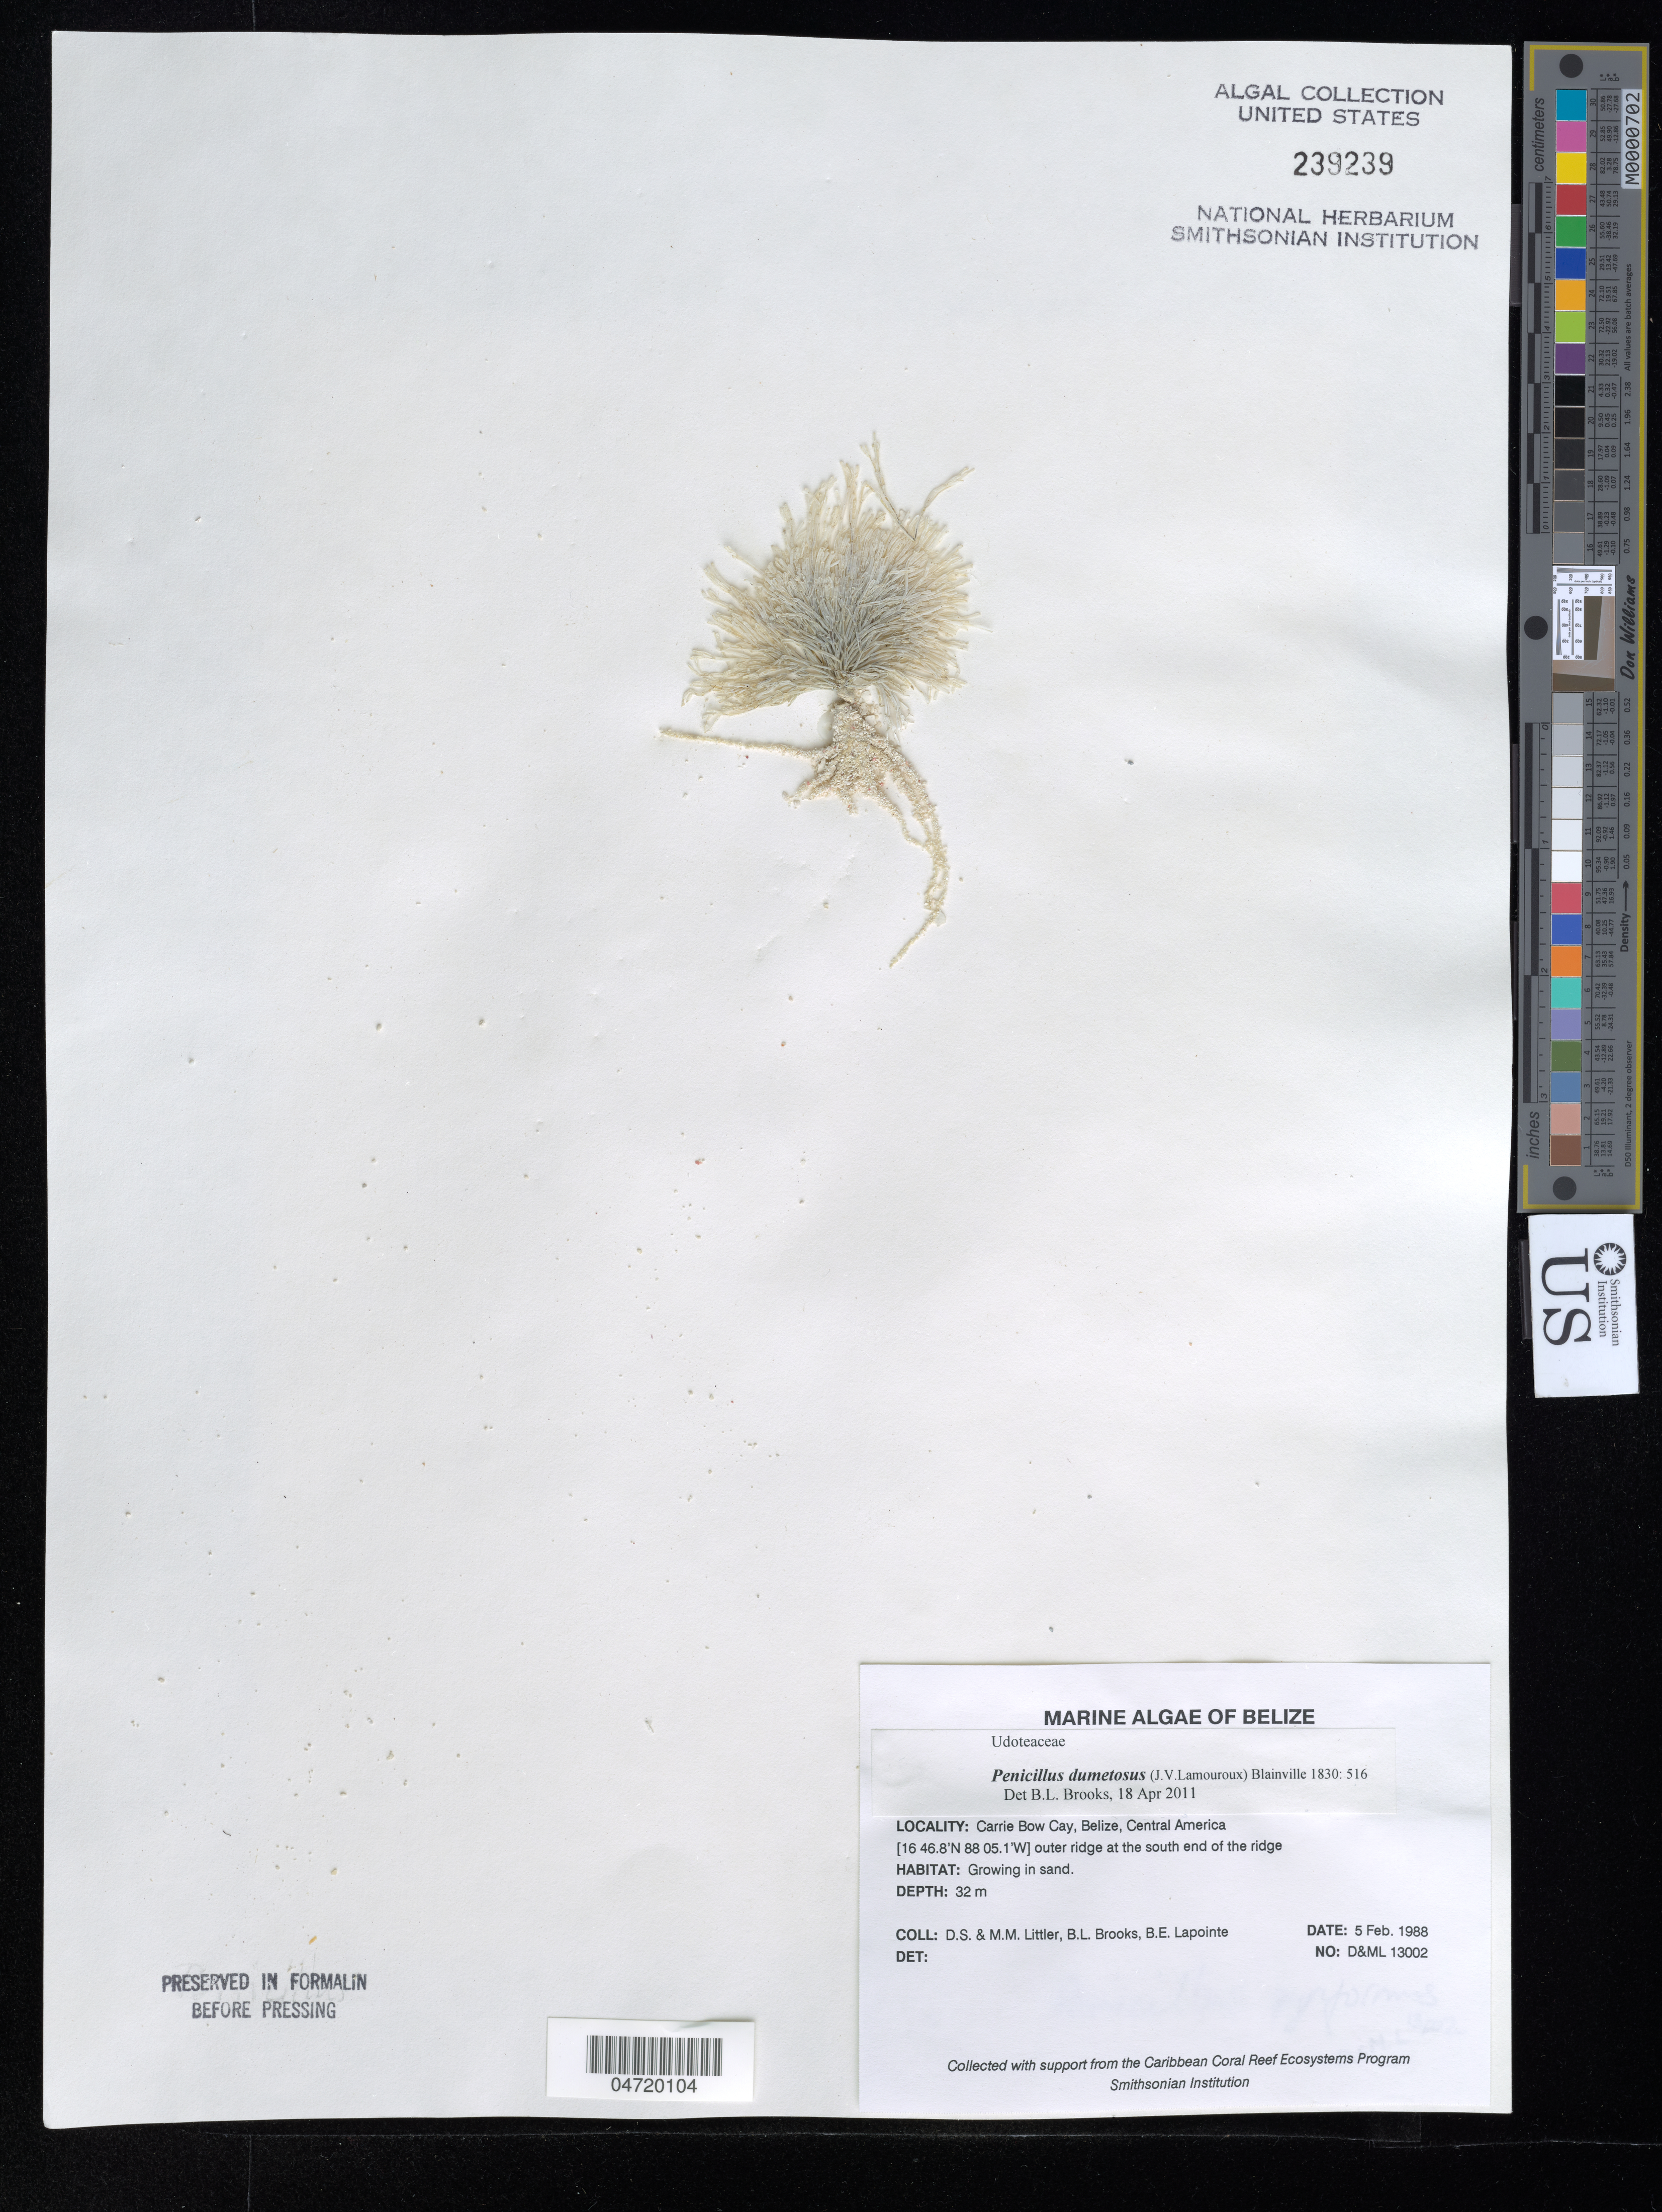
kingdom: Plantae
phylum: Chlorophyta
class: Ulvophyceae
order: Bryopsidales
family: Udoteaceae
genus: Penicillus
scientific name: Penicillus dumetosus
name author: (J.V.Lamouroux) Blainville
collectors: D. S. Littler, M. M. Littler, B. Brooks & B. Lapointe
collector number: D&ML13002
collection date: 1988-02-05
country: Belize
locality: Carrie Bow Cay, outer ridge at the south end of the ridge.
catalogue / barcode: US 239239